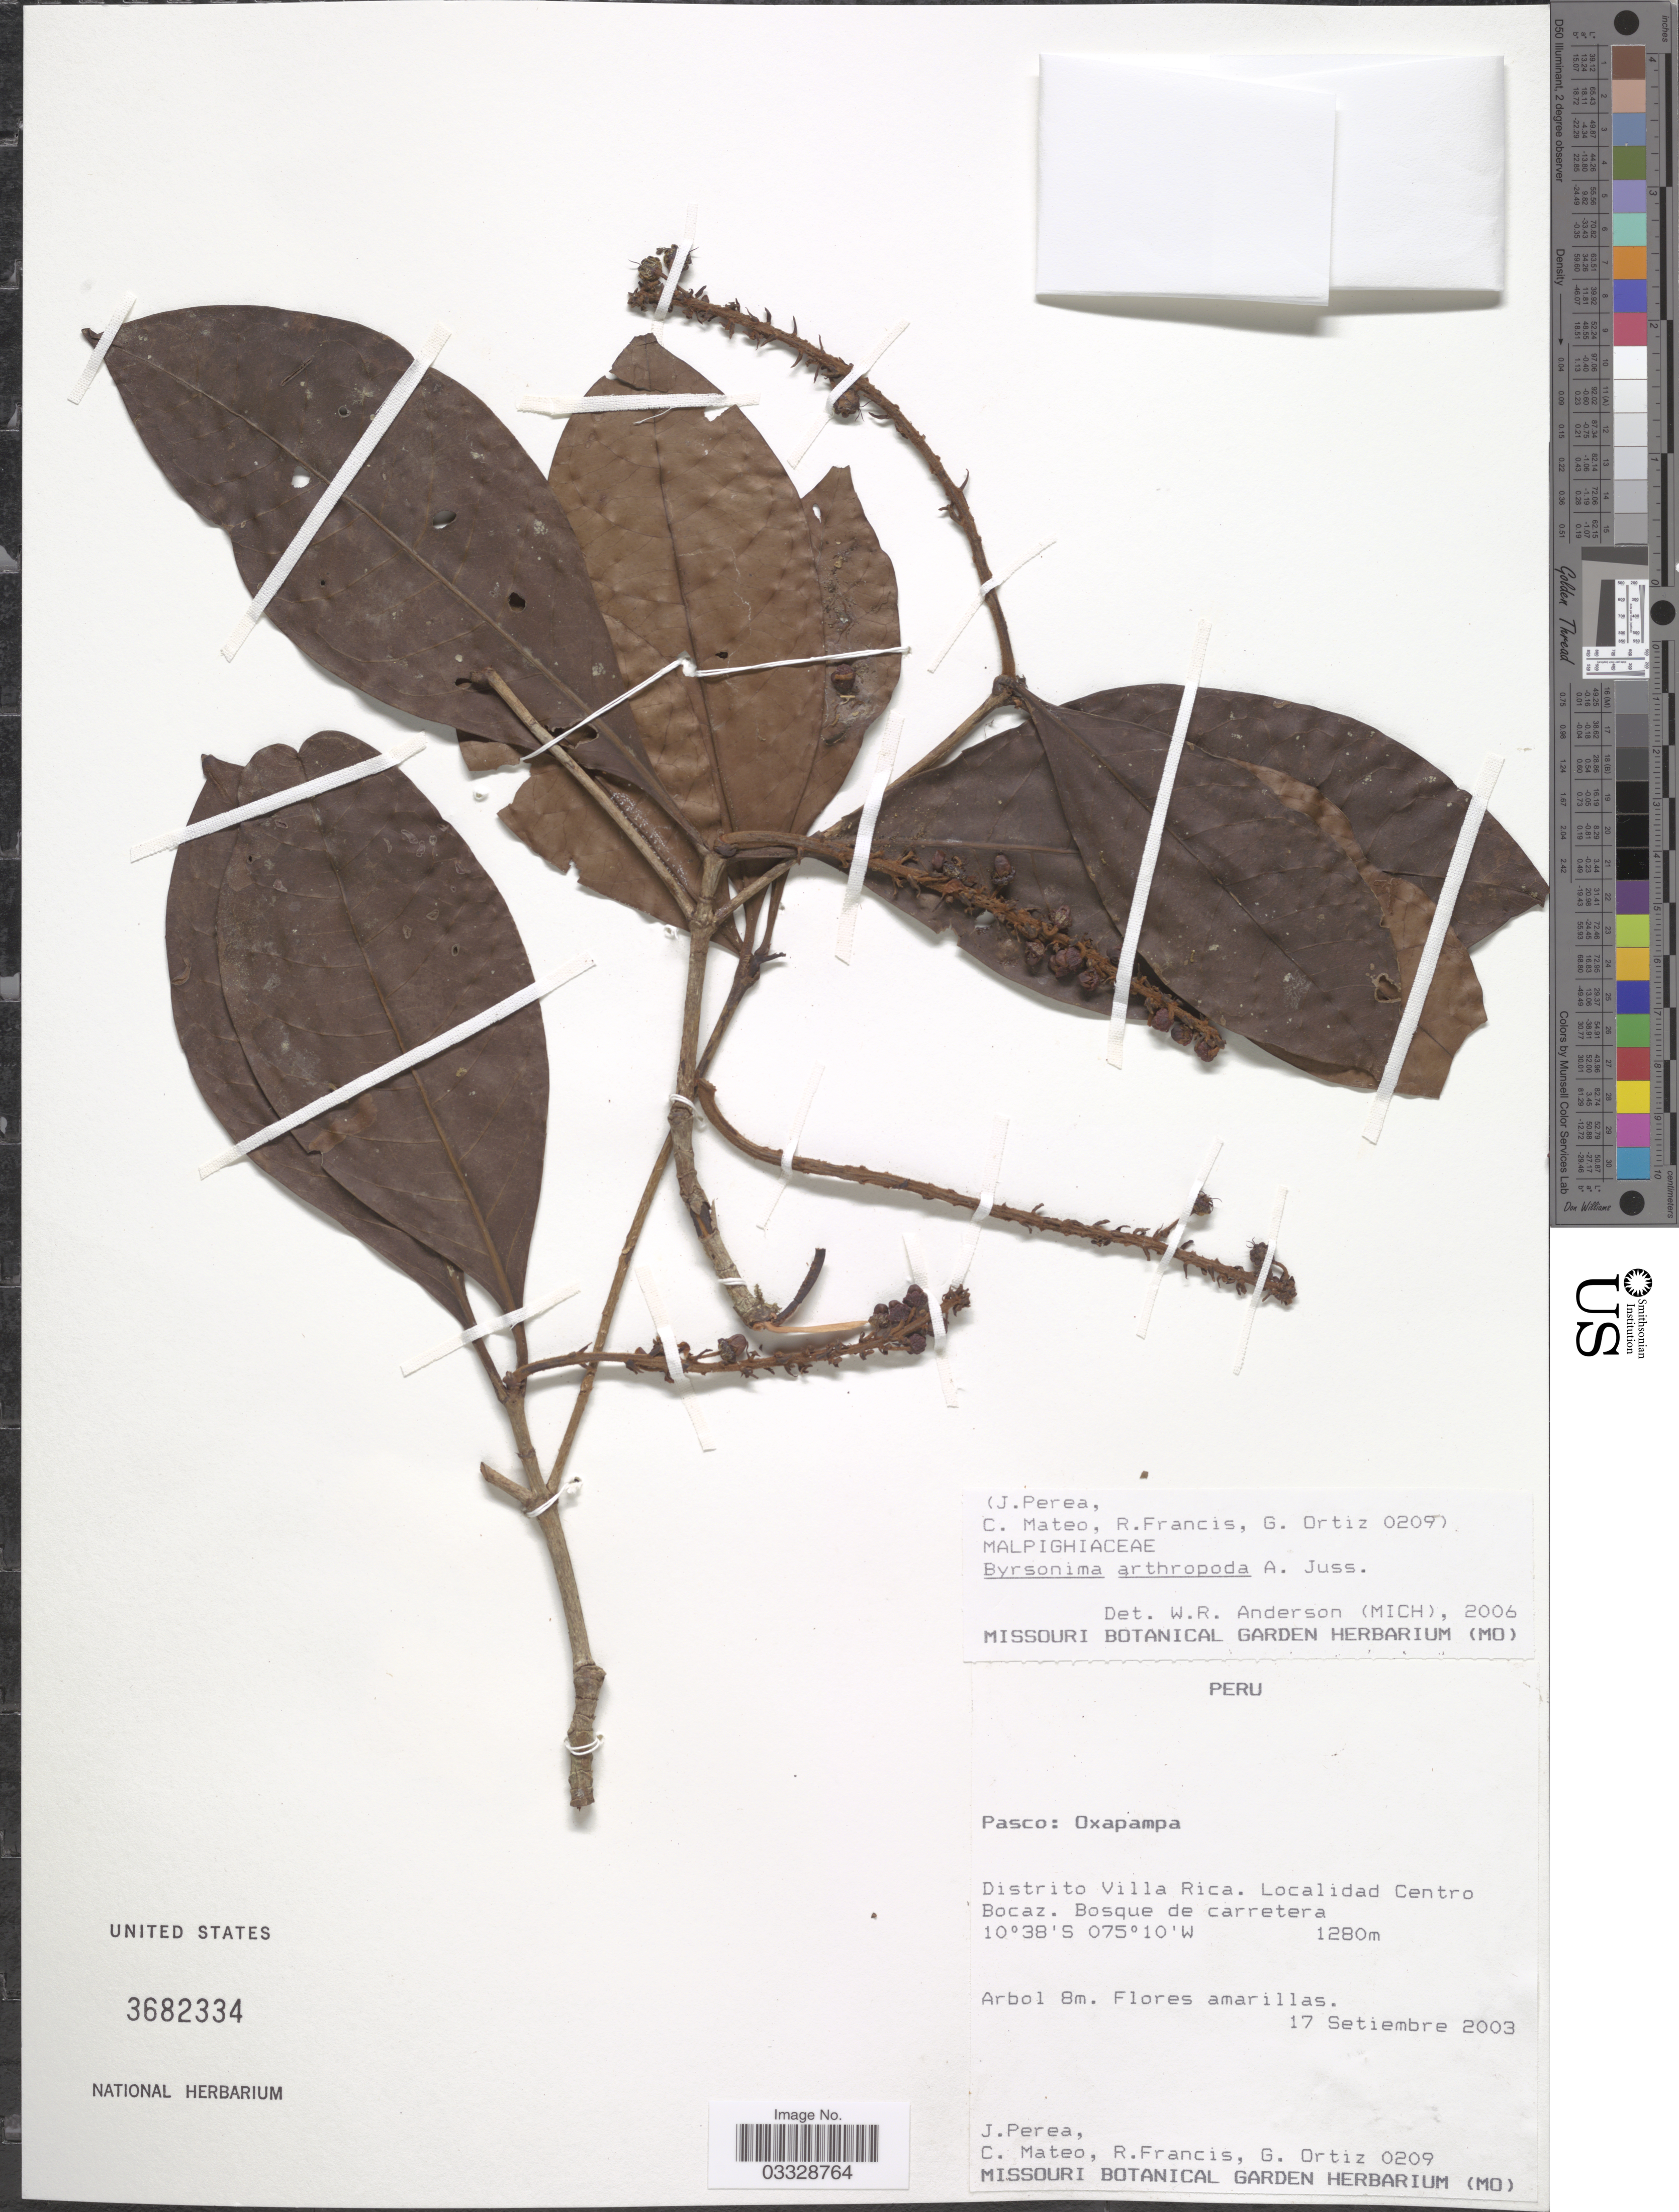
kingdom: Plantae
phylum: Tracheophyta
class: Magnoliopsida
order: Malpighiales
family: Malpighiaceae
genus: Byrsonima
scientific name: Byrsonima arthropoda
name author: A. Juss.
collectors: J. Perea, C. Mateo, R. Francis & G. Ortiz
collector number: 0209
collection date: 2003-09-17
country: Peru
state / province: Pasco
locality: Oxapampa. Distrito Villa Rica. Localidad Centro Bocas. Bosque de carretera.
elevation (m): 1280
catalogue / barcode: US 3682334